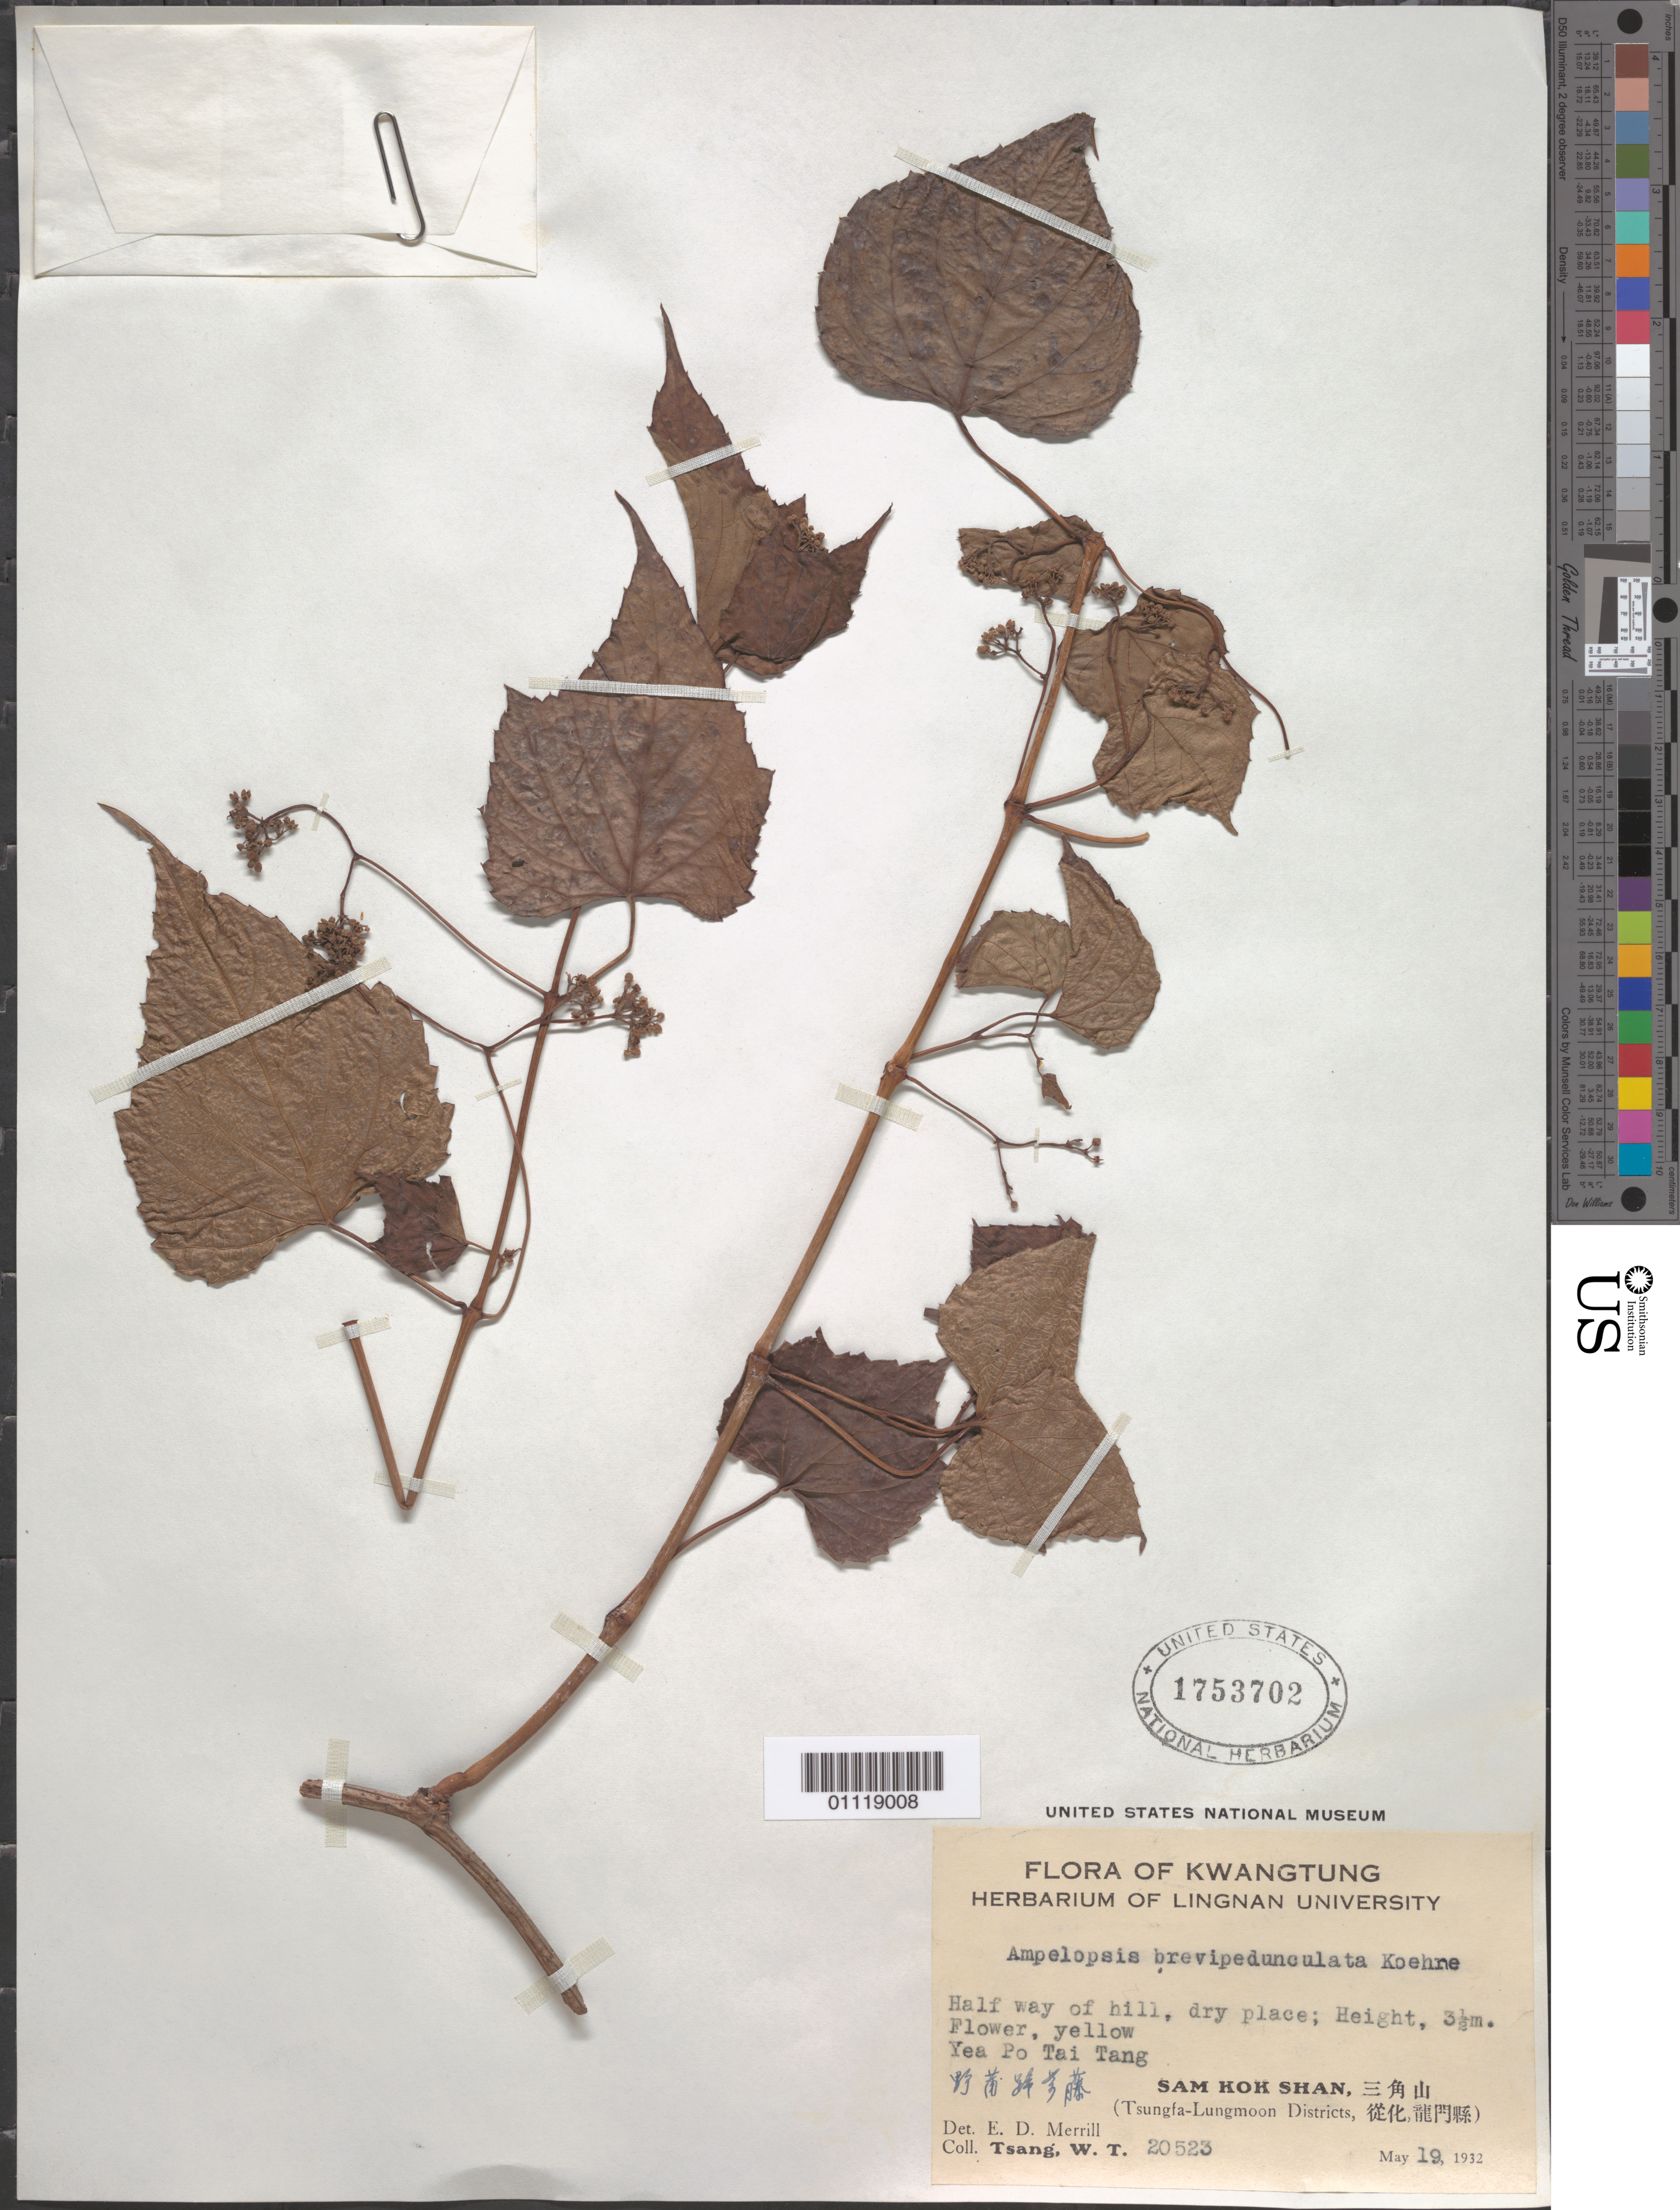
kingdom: Plantae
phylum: Tracheophyta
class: Magnoliopsida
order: Vitales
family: Vitaceae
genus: Ampelopsis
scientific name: Ampelopsis brevipedunculata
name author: (Maxim.) Trautv.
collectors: W. T. Tsang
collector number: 20523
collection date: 1932-05-19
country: China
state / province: Guangdong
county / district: Tsungfa-Lungmoon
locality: Sam Kok Shan.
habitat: Dry place.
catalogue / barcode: US 1753702